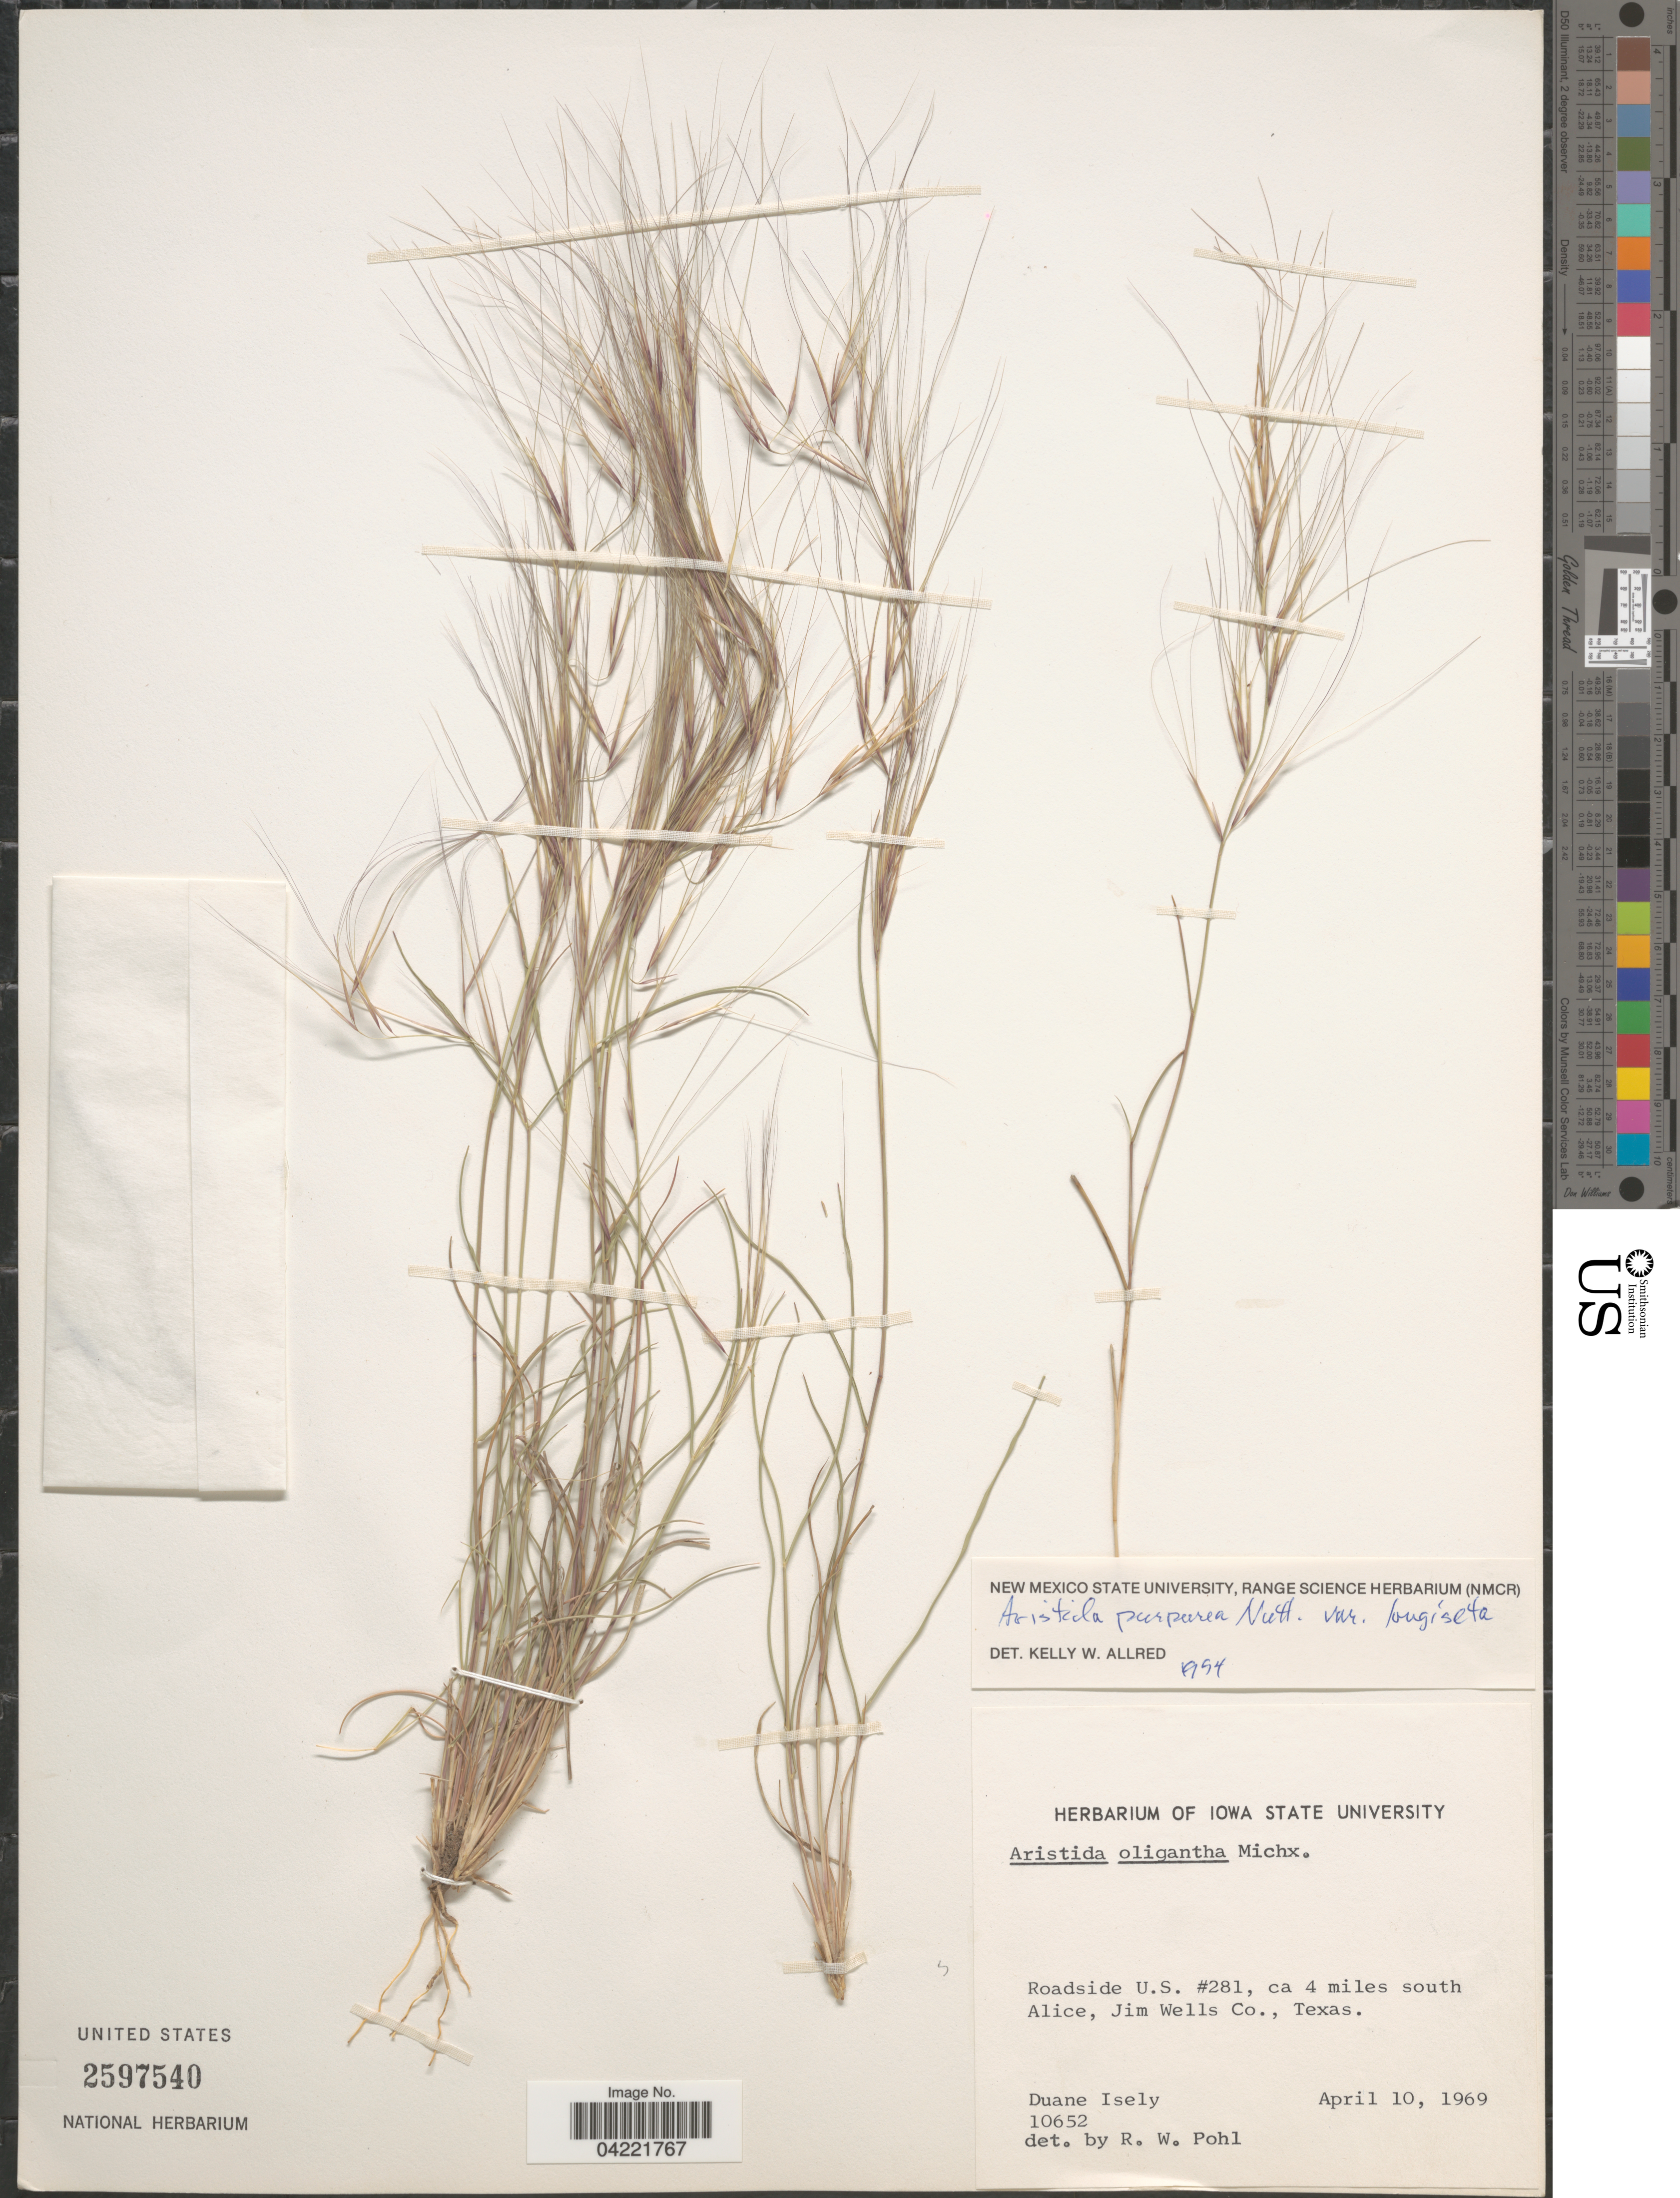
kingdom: Plantae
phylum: Tracheophyta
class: Liliopsida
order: Poales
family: Poaceae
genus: Aristida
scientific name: Aristida purpurea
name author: Nutt.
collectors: D. Isely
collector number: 10652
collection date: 1969-04-10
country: United States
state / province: Texas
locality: Roadside U.S. #281, ca. 4 miles south Alice, Jim Wells Co.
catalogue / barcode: US 2597540